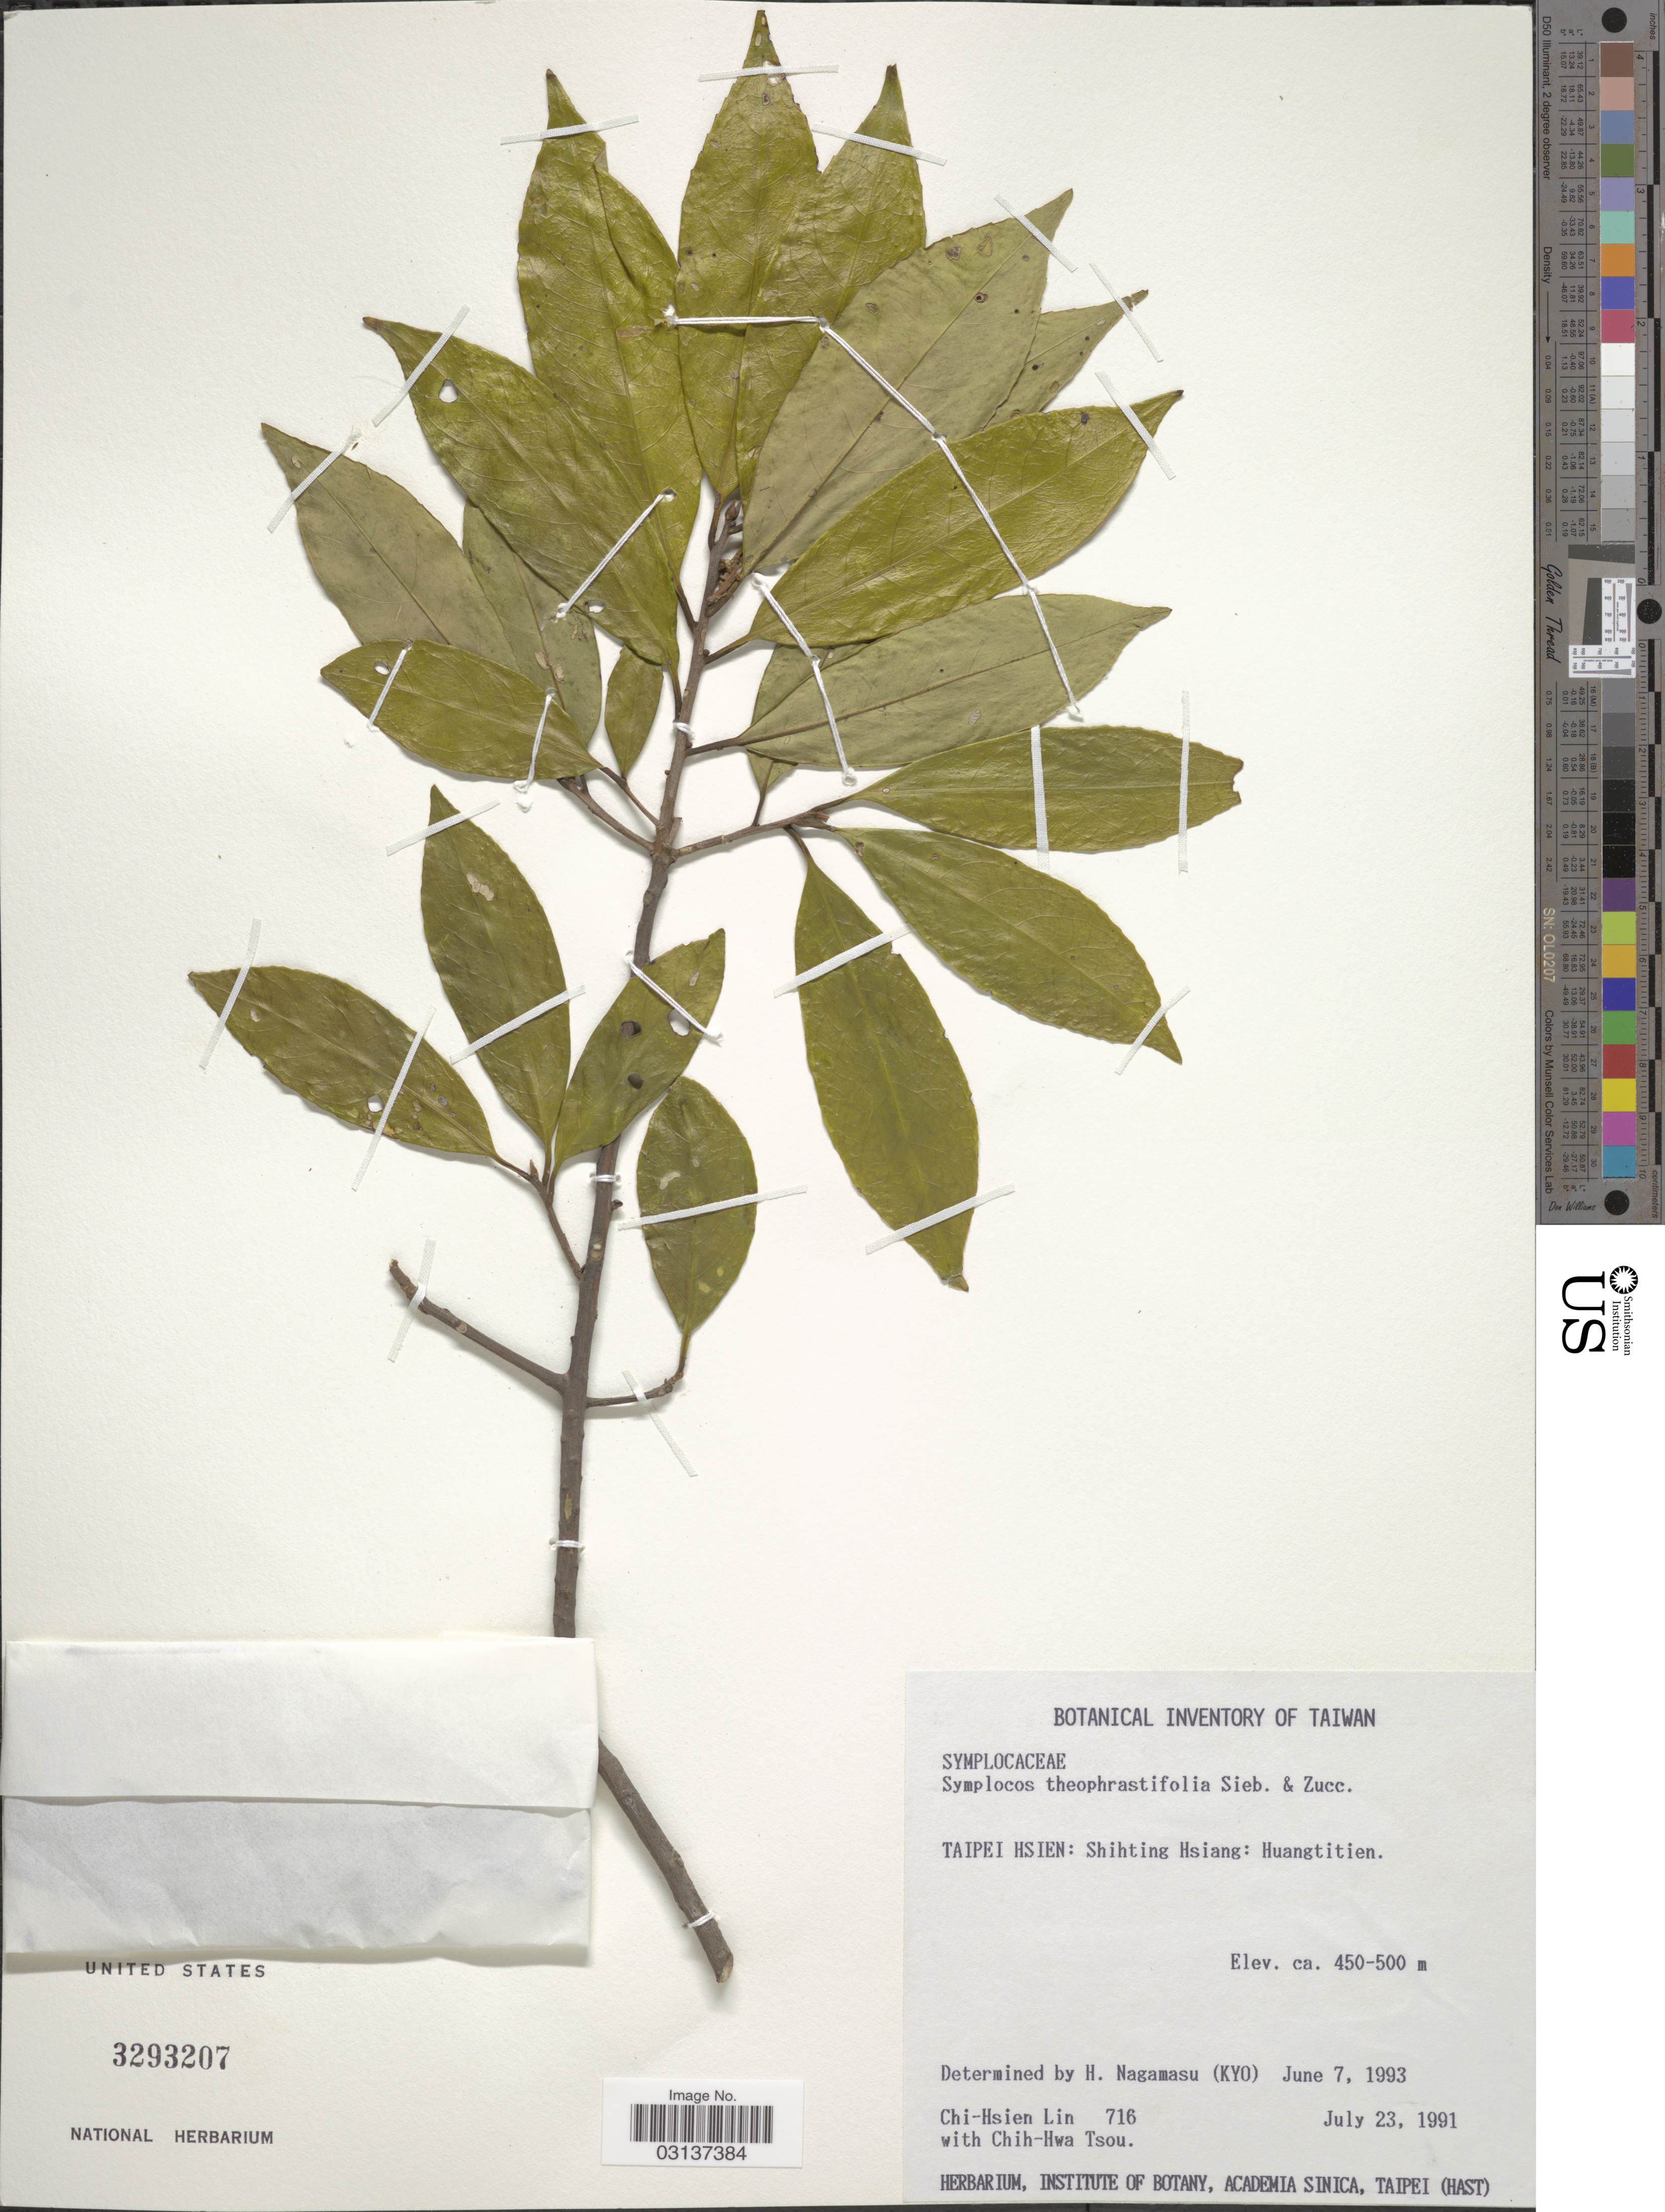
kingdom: Plantae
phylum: Tracheophyta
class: Magnoliopsida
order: Ericales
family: Symplocaceae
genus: Symplocos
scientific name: Symplocos theophrastifolia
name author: Siebold & Zucc.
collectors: C. Lin & C. Tsou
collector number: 716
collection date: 1991-07-23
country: Taiwan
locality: Taipei Hsien: Shihting Hsiang: Huangtitien.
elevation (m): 450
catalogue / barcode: US 3293207